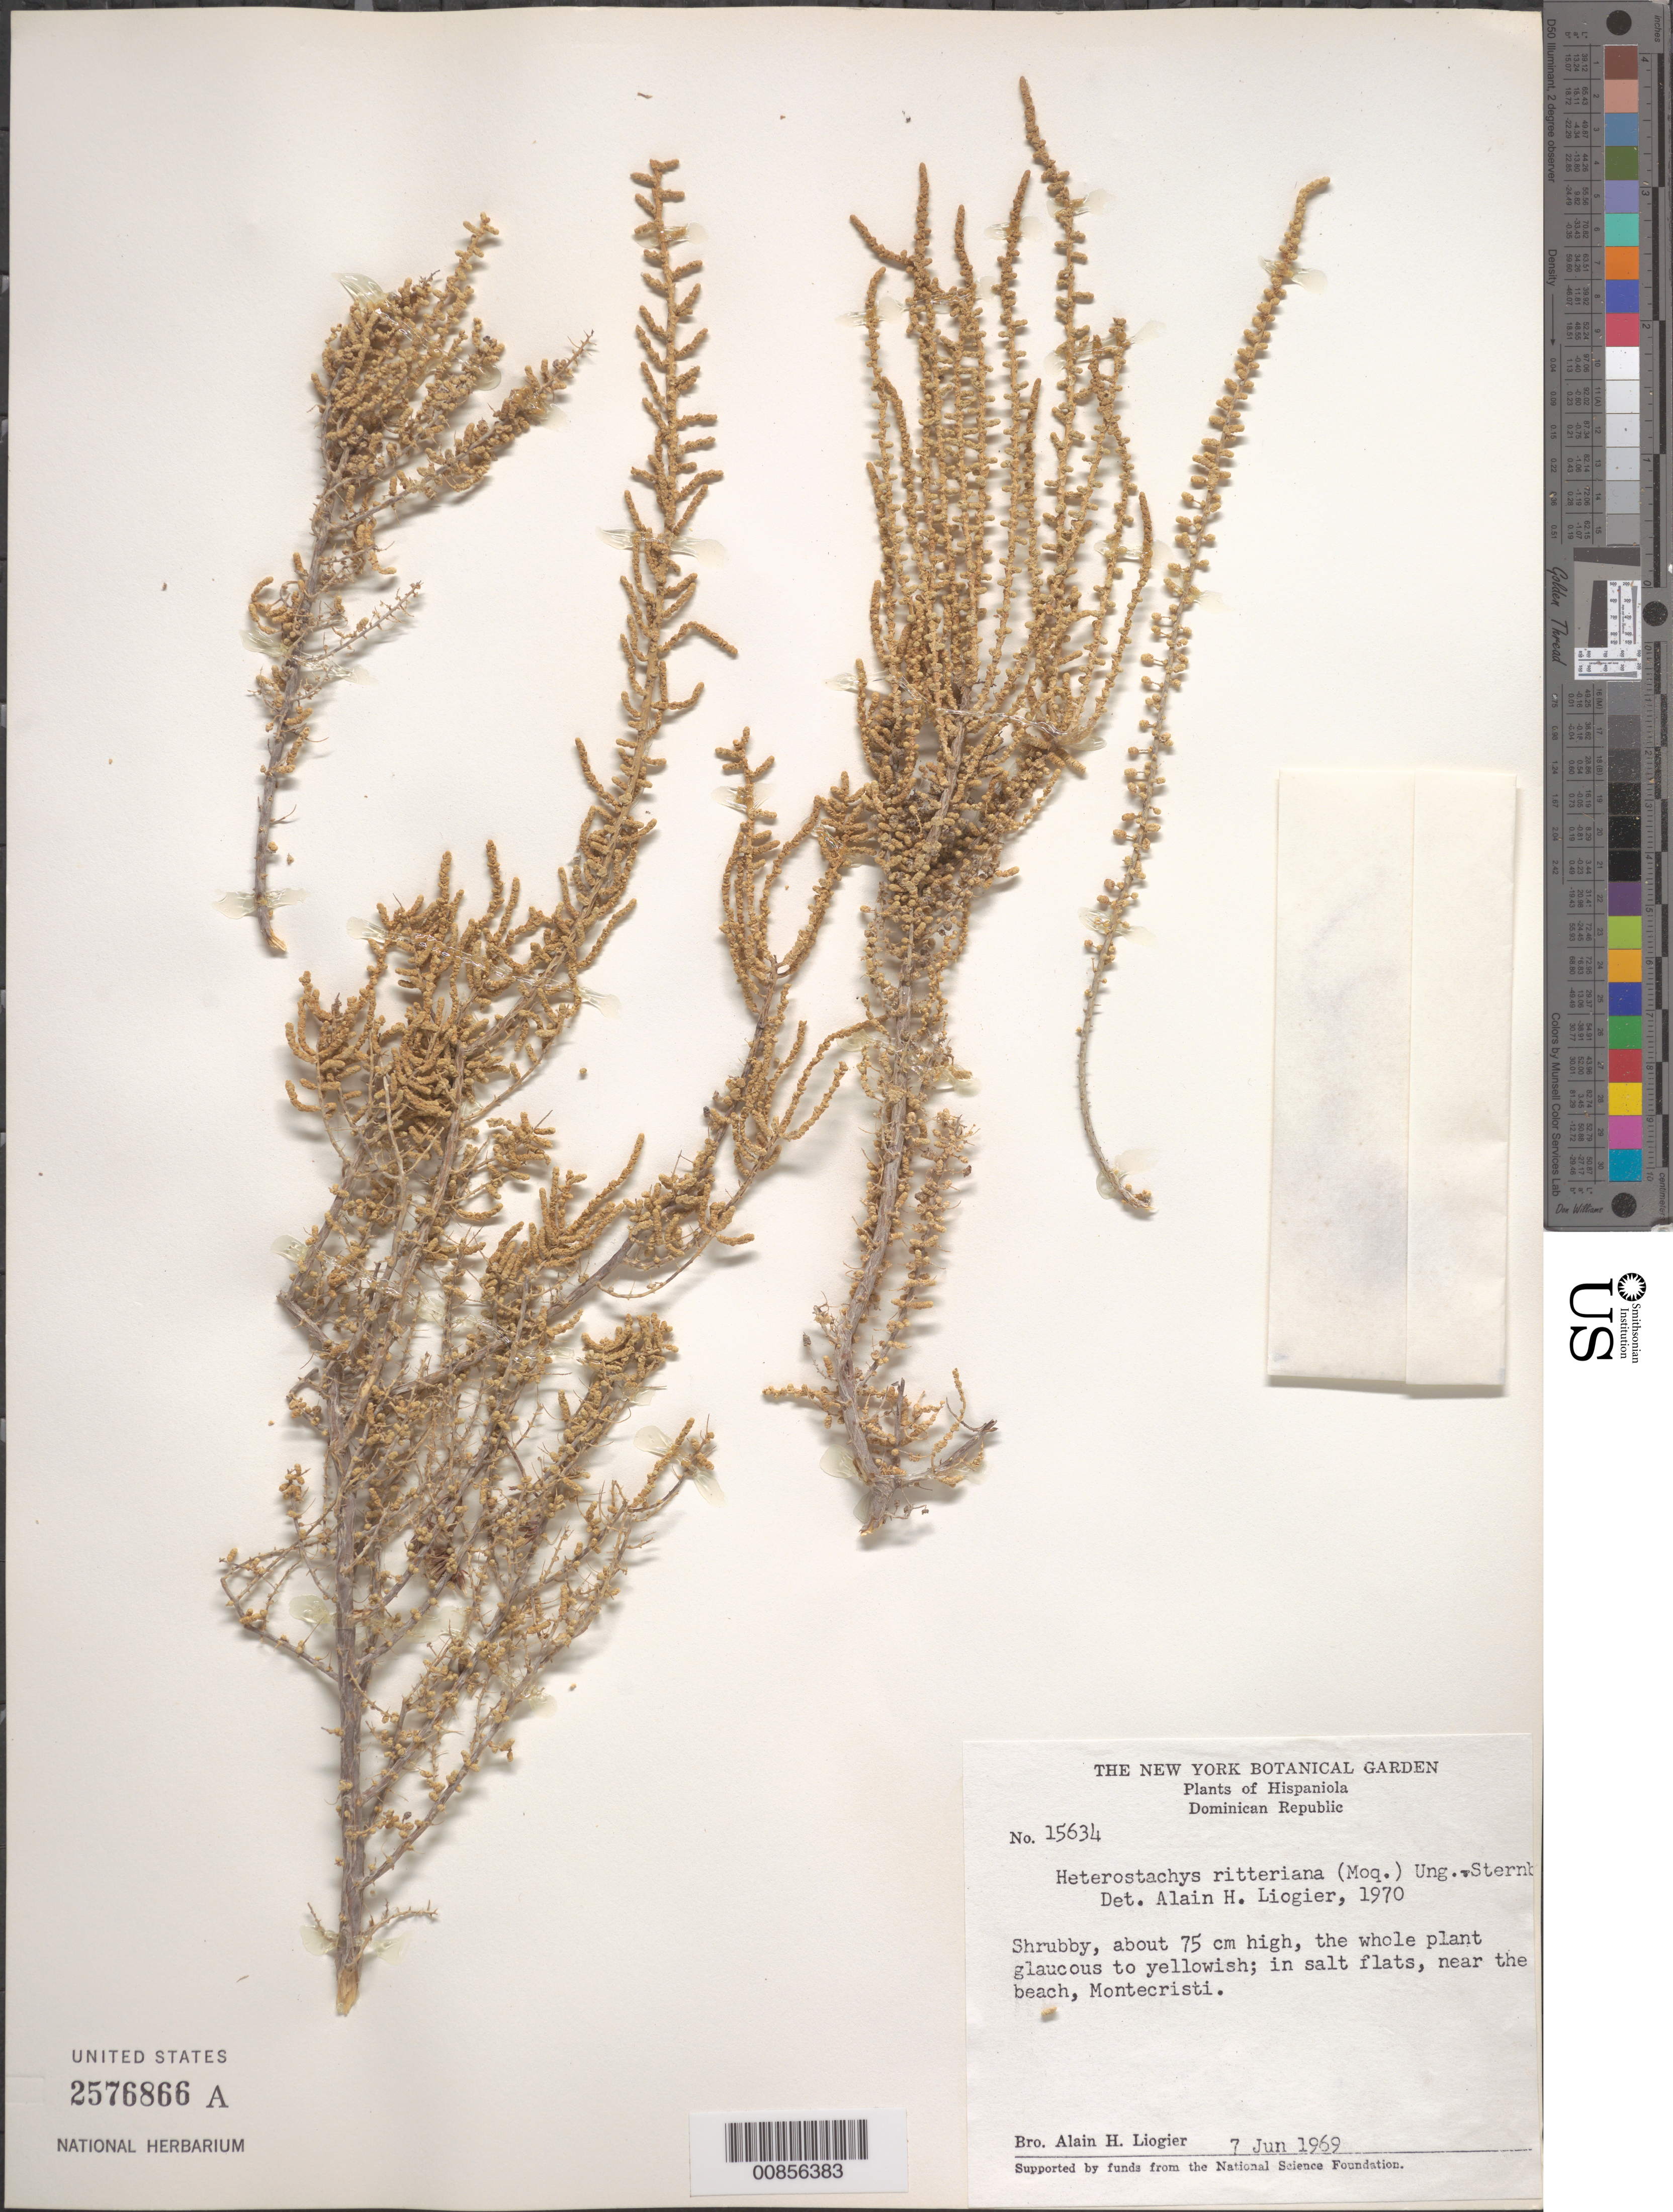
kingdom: Plantae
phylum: Tracheophyta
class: Magnoliopsida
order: Caryophyllales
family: Amaranthaceae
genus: Heterostachys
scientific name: Heterostachys ritteriana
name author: (Moq.) Ung.-Sternb.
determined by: Liogier, Alain H.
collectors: A. H. Liogier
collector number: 15634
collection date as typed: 07 Jun 1969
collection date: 1969-06-07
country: Dominican Republic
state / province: Monte Cristi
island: Hispaniola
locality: In salt flats, near the beach, Montecristi.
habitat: In salt flats.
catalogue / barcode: US 2576866A